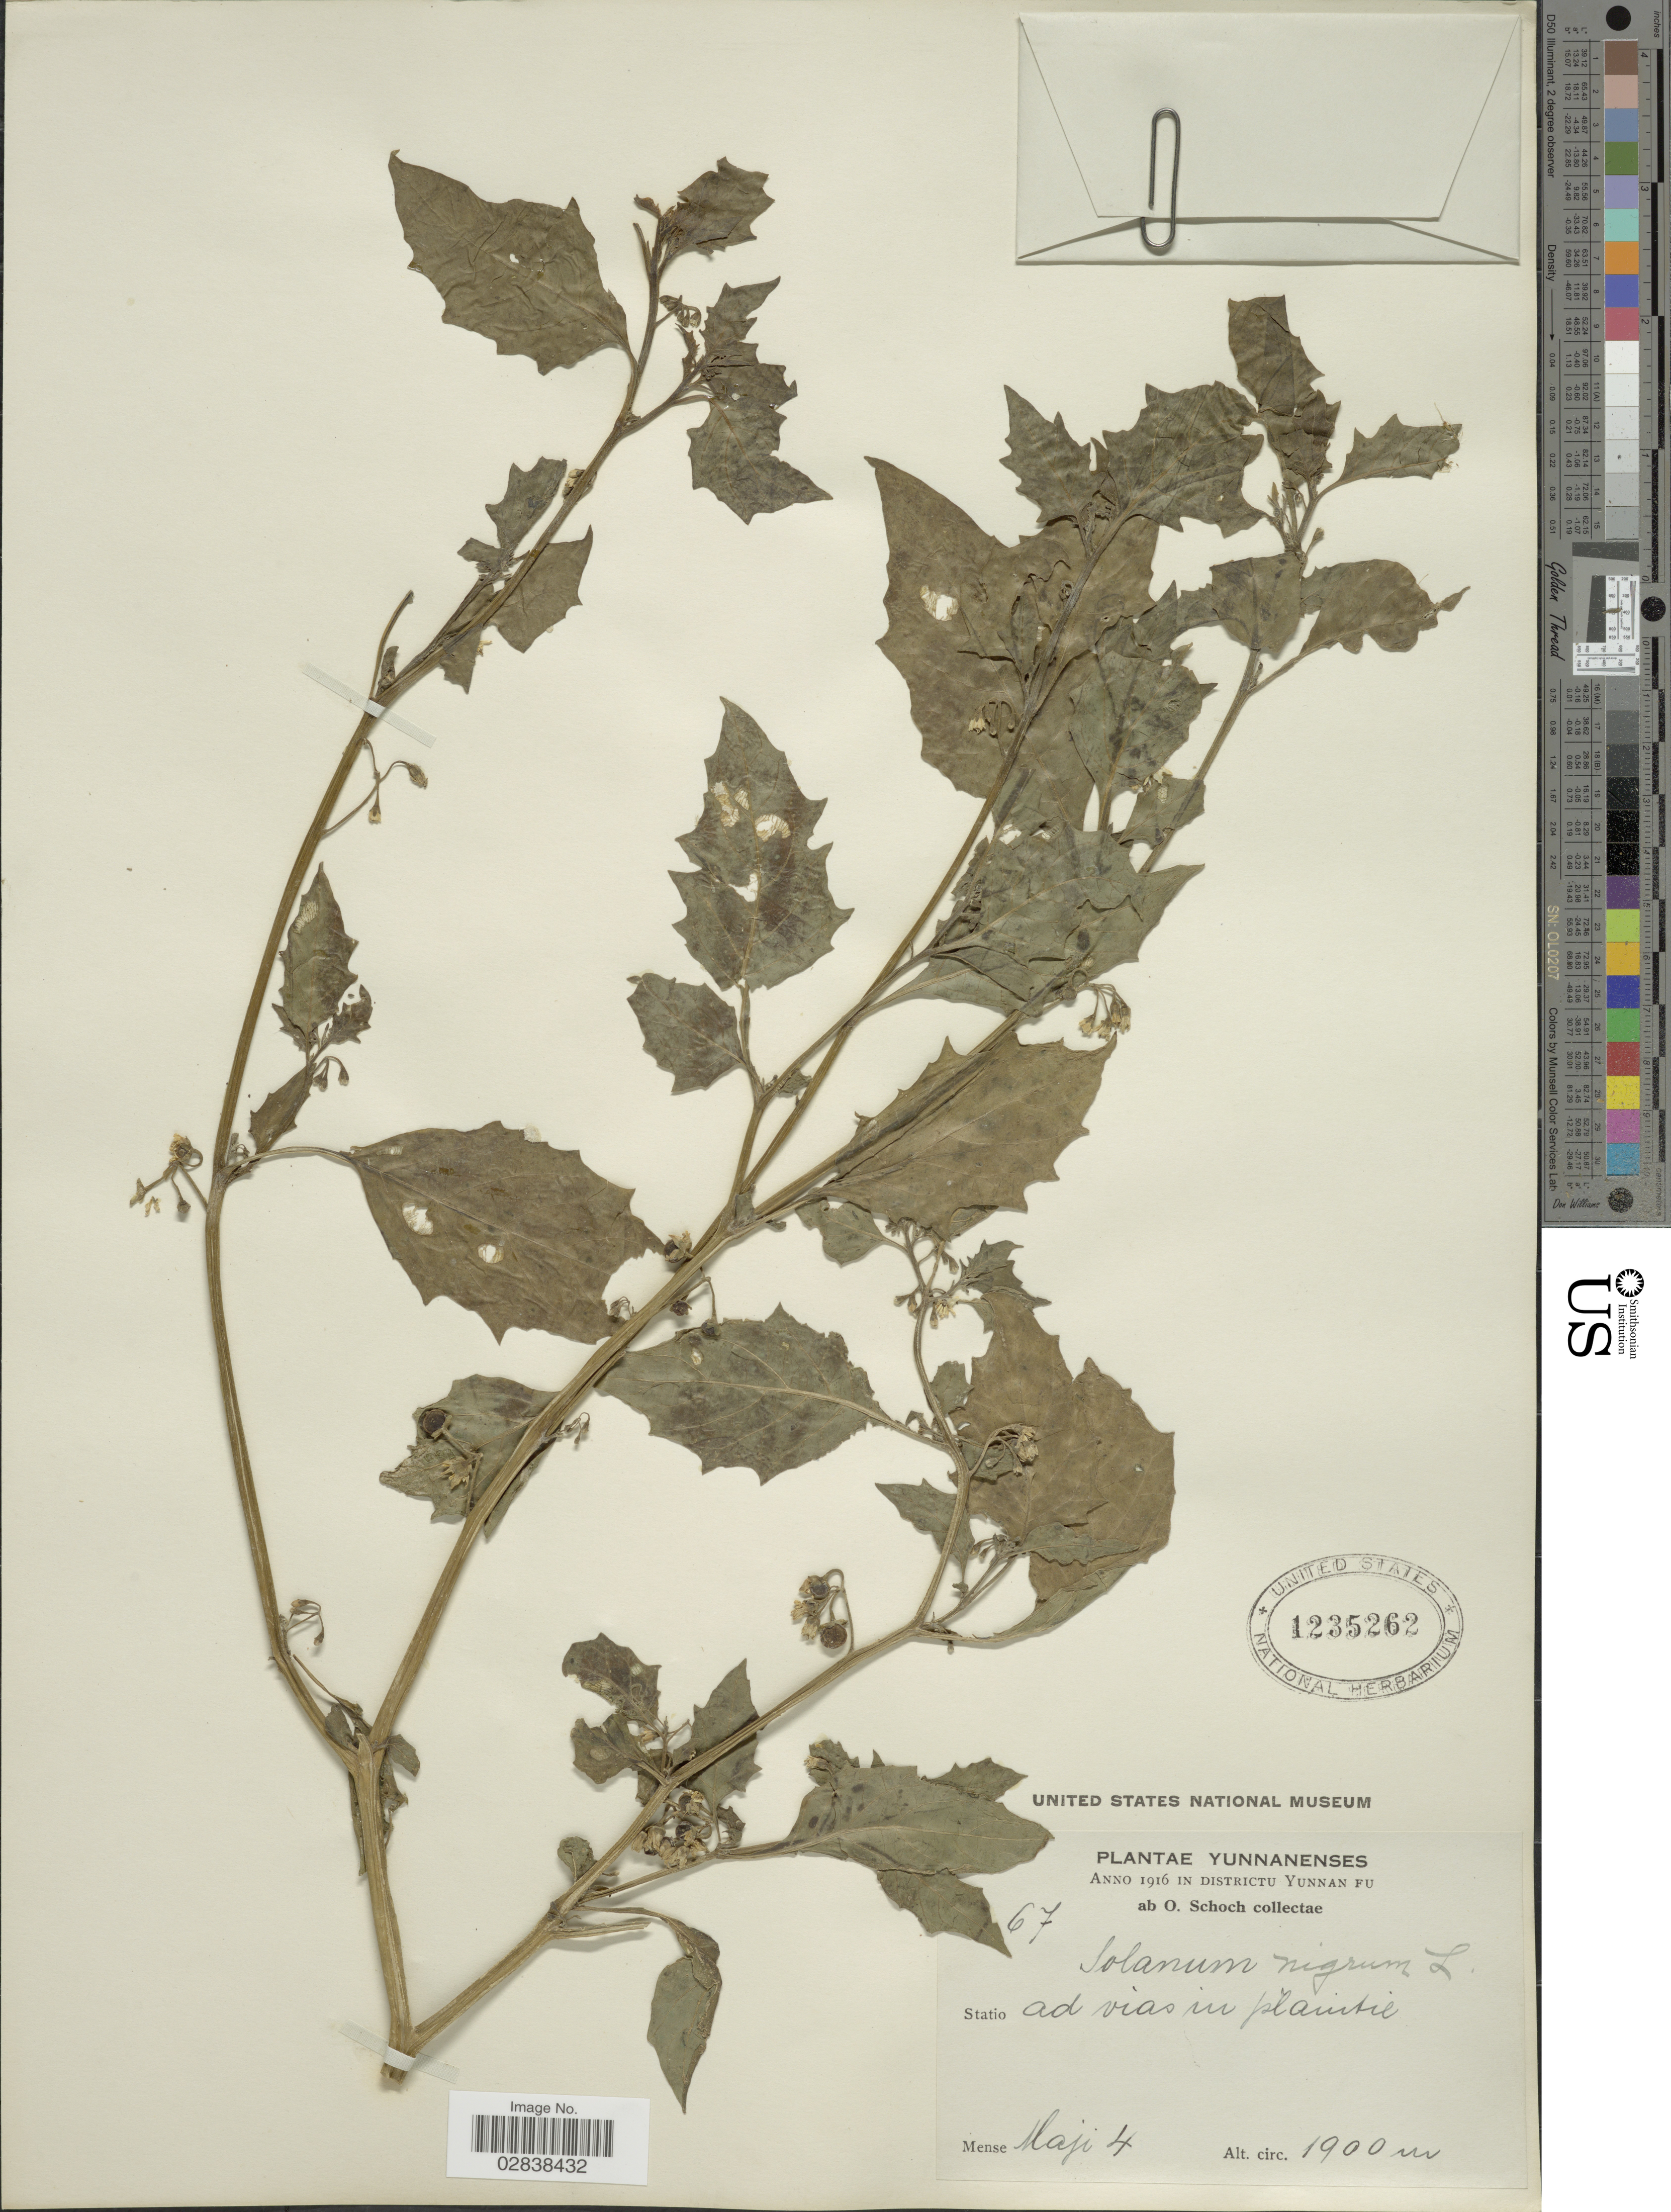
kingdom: Plantae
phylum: Tracheophyta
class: Magnoliopsida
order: Solanales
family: Solanaceae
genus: Solanum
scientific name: Solanum nigrum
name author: L.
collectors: O. Schoch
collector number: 67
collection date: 1916-05-04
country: China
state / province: Yunnan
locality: Districtu Yunnan Fu, Yunnanenses, Statio ad vias in plaintie [interpreted].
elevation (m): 1900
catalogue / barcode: US 1235262